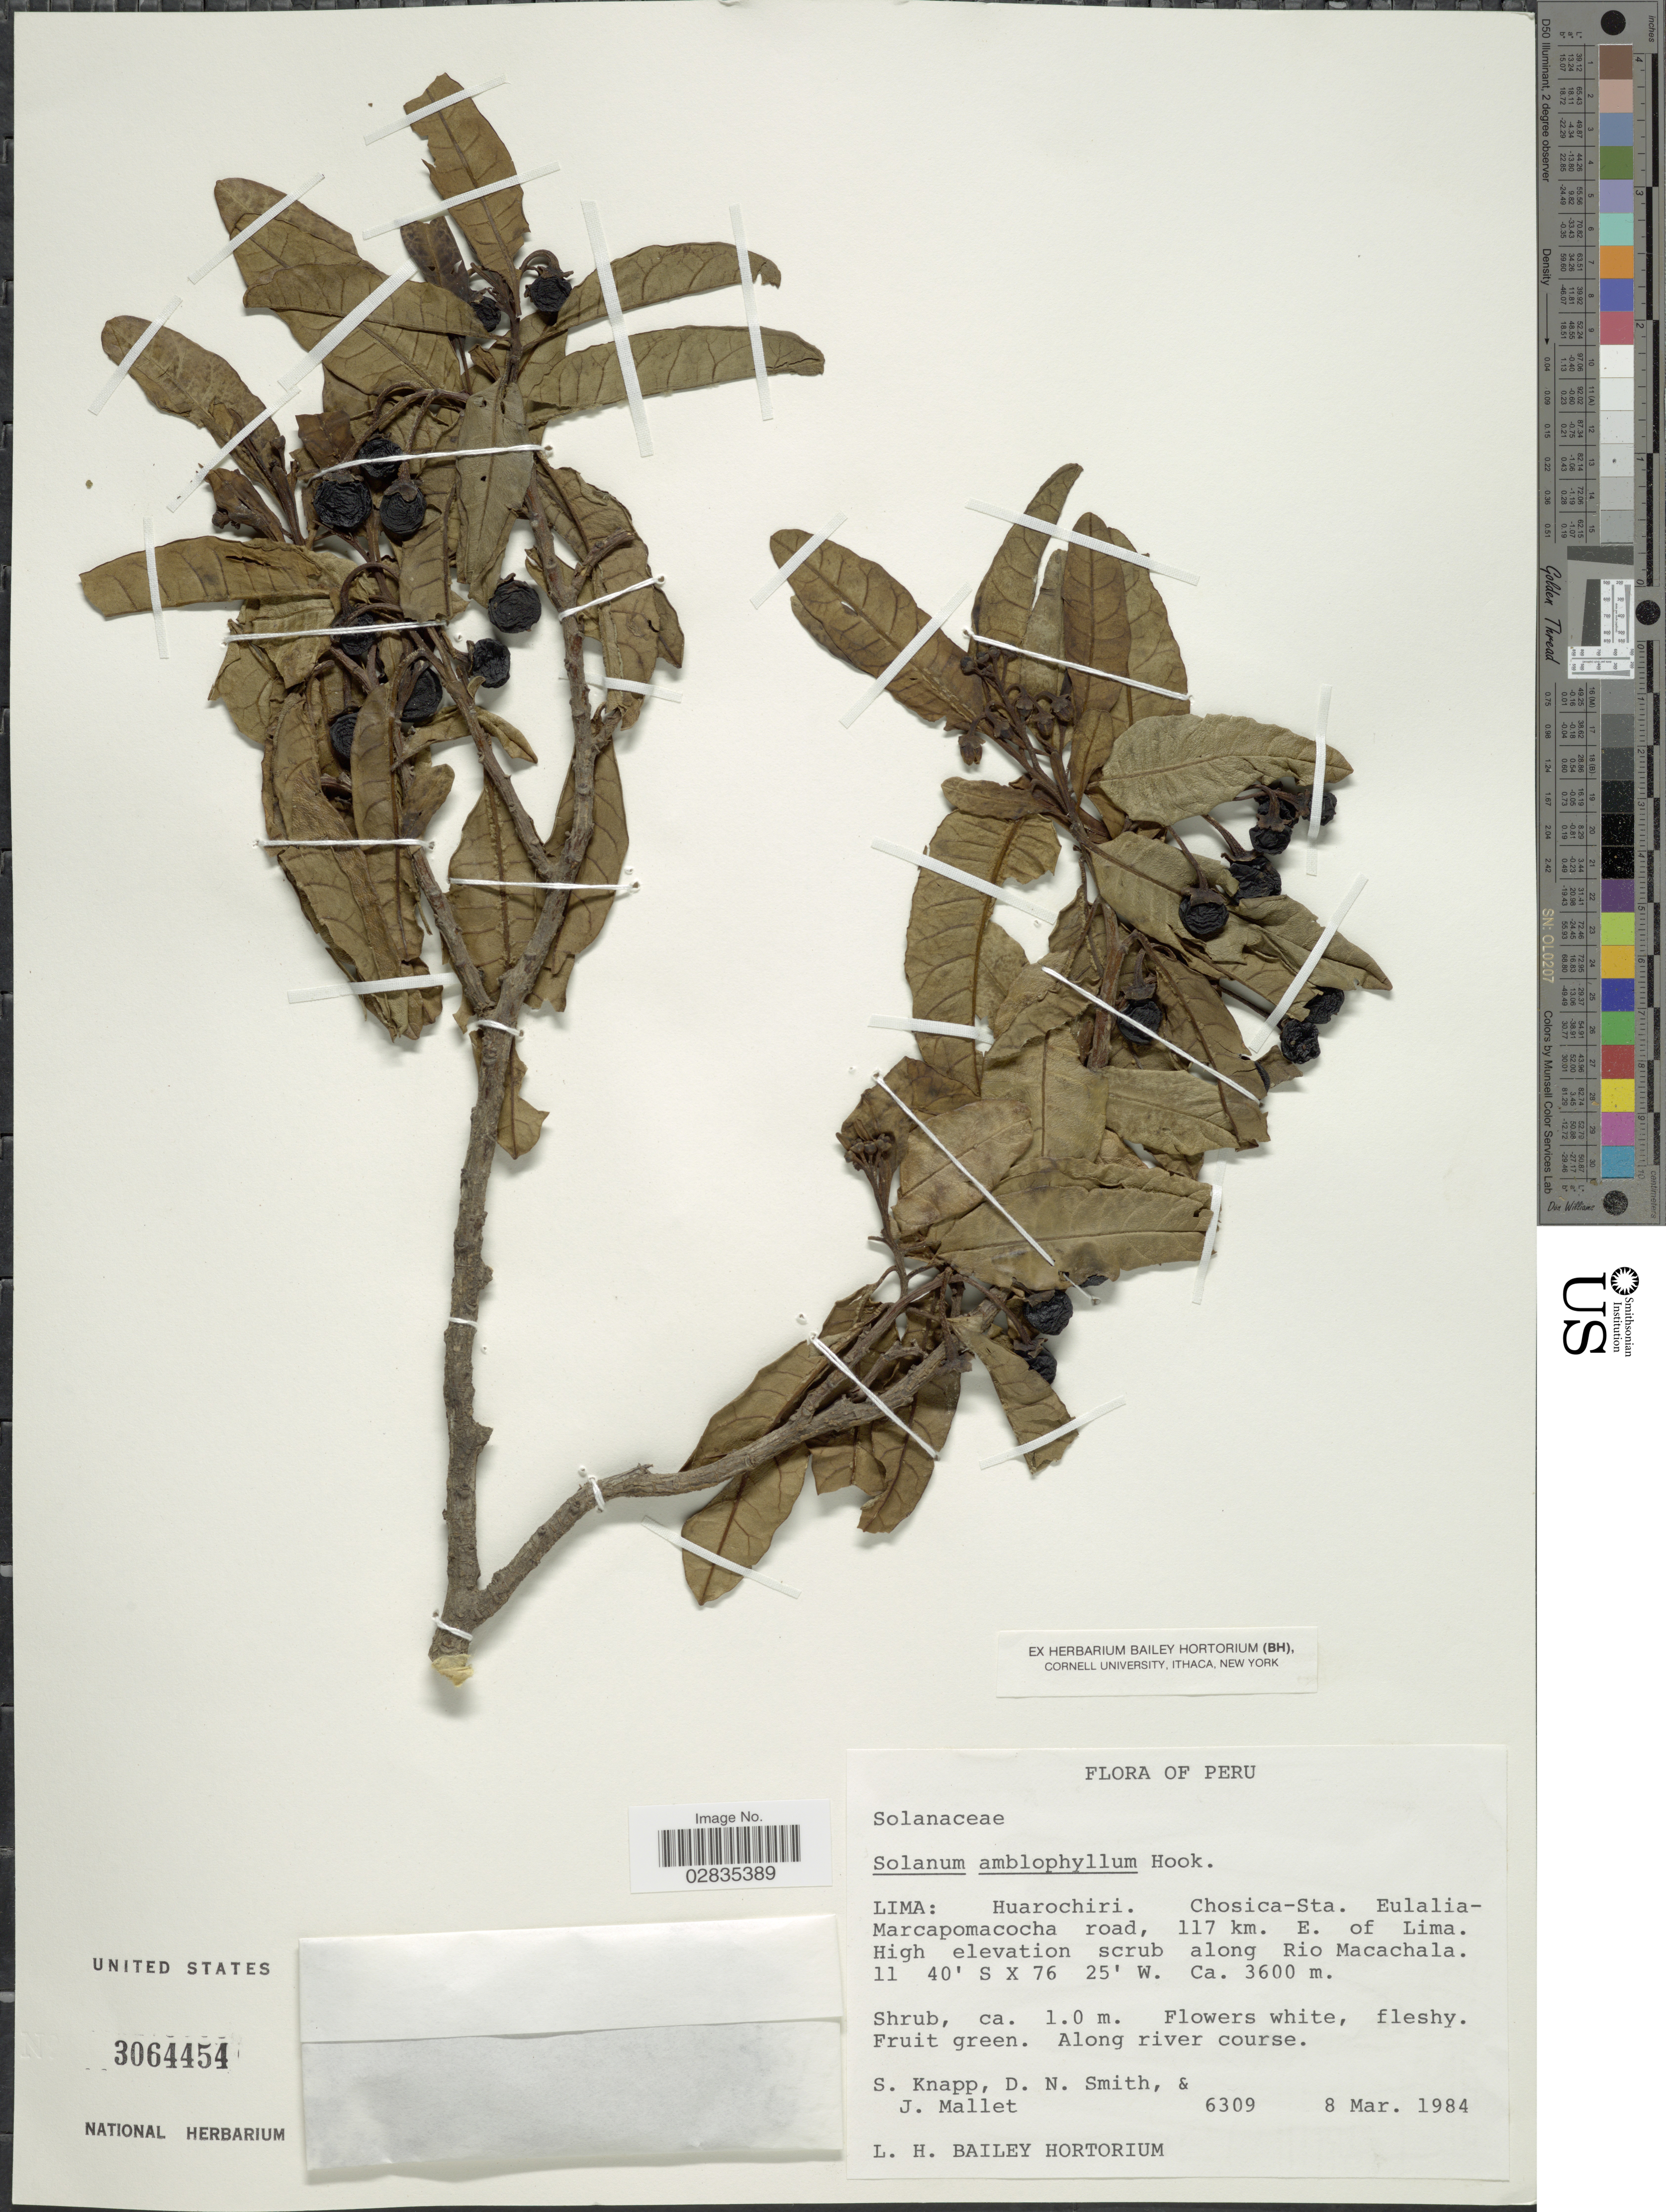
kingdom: Plantae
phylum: Tracheophyta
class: Magnoliopsida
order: Solanales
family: Solanaceae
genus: Solanum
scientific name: Solanum amblophyllum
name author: Benth.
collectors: S. Knapp, D. Smith & J. Mallet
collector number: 6309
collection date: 1984-03-08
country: Peru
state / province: Lima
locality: Huarochiri. Chosica-Sta. Eulalia-Marcapomacocha road, 117 km. E. of Lima, along Rio Macachala.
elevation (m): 3600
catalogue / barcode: US 3064454